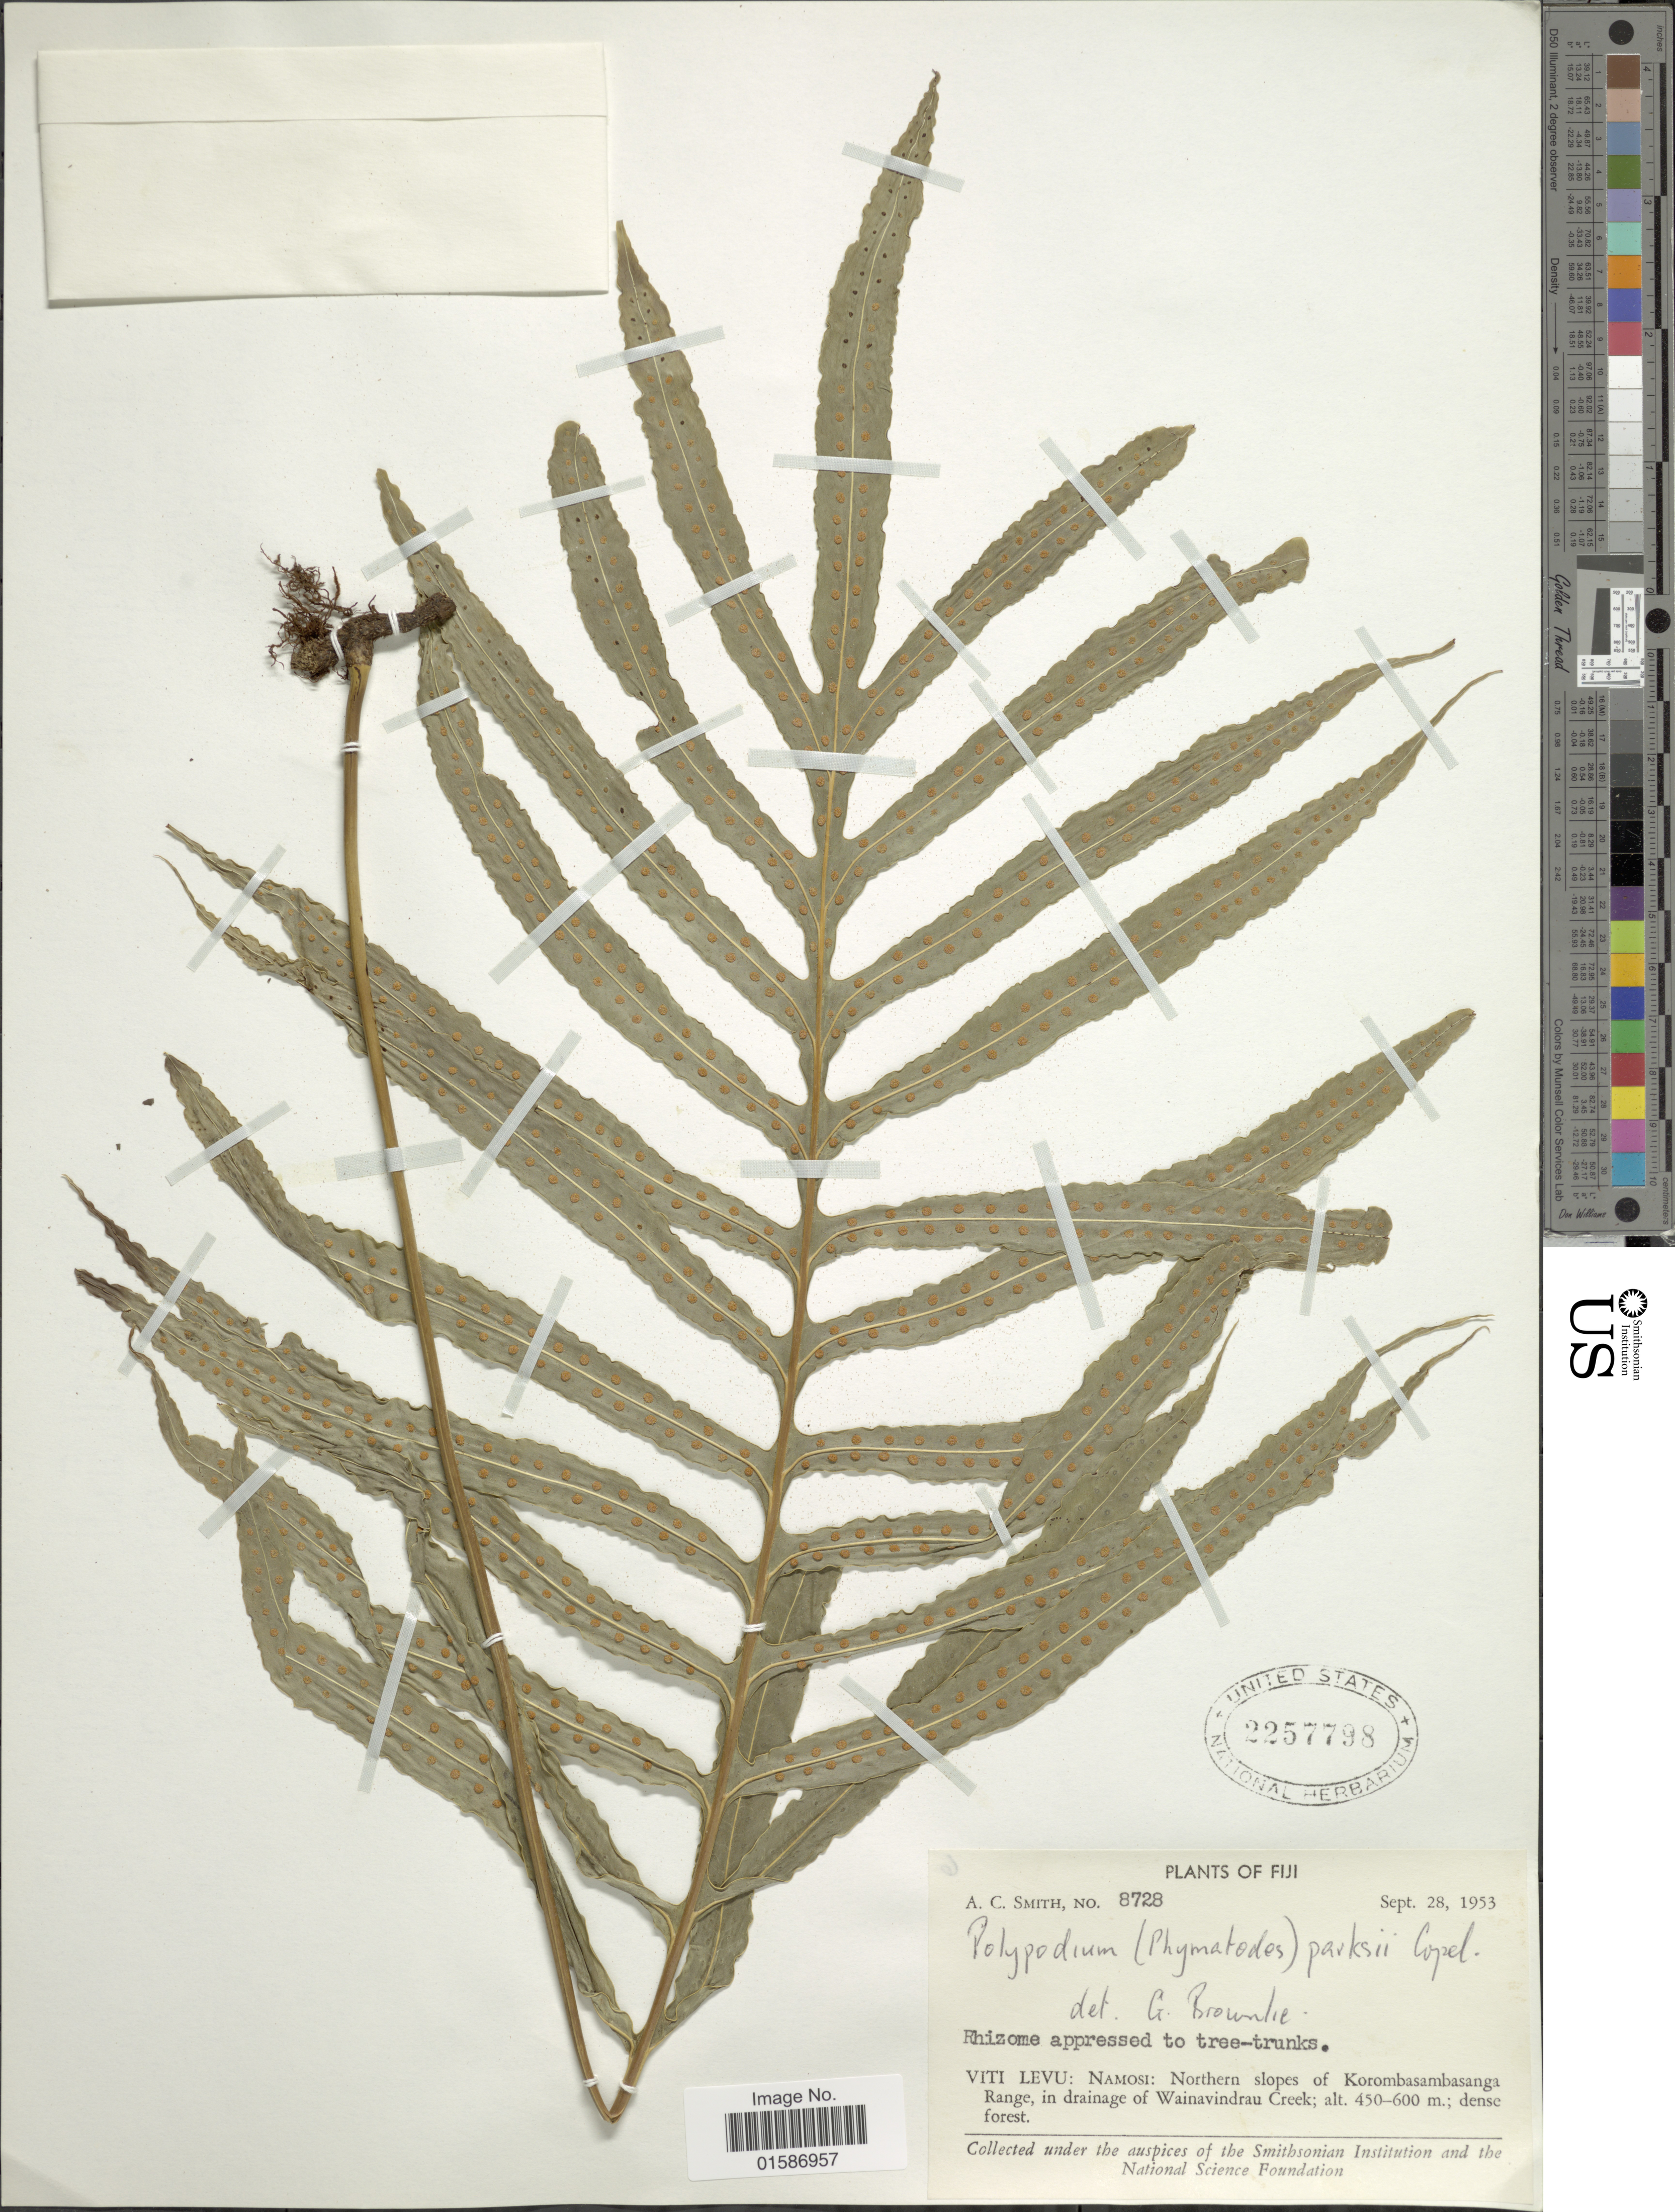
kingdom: Plantae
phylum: Tracheophyta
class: Polypodiopsida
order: Polypodiales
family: Polypodiaceae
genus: Microsorum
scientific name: Microsorum parksii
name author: (Copel.) Copel.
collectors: A. C. Smith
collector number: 8728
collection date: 1953-09-28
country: Fiji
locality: Viri Levu: Namosi: Northern slopes of Korombasambasanga Range, in drainage of Wainavindrau Creek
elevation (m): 450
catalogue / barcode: US 2257798